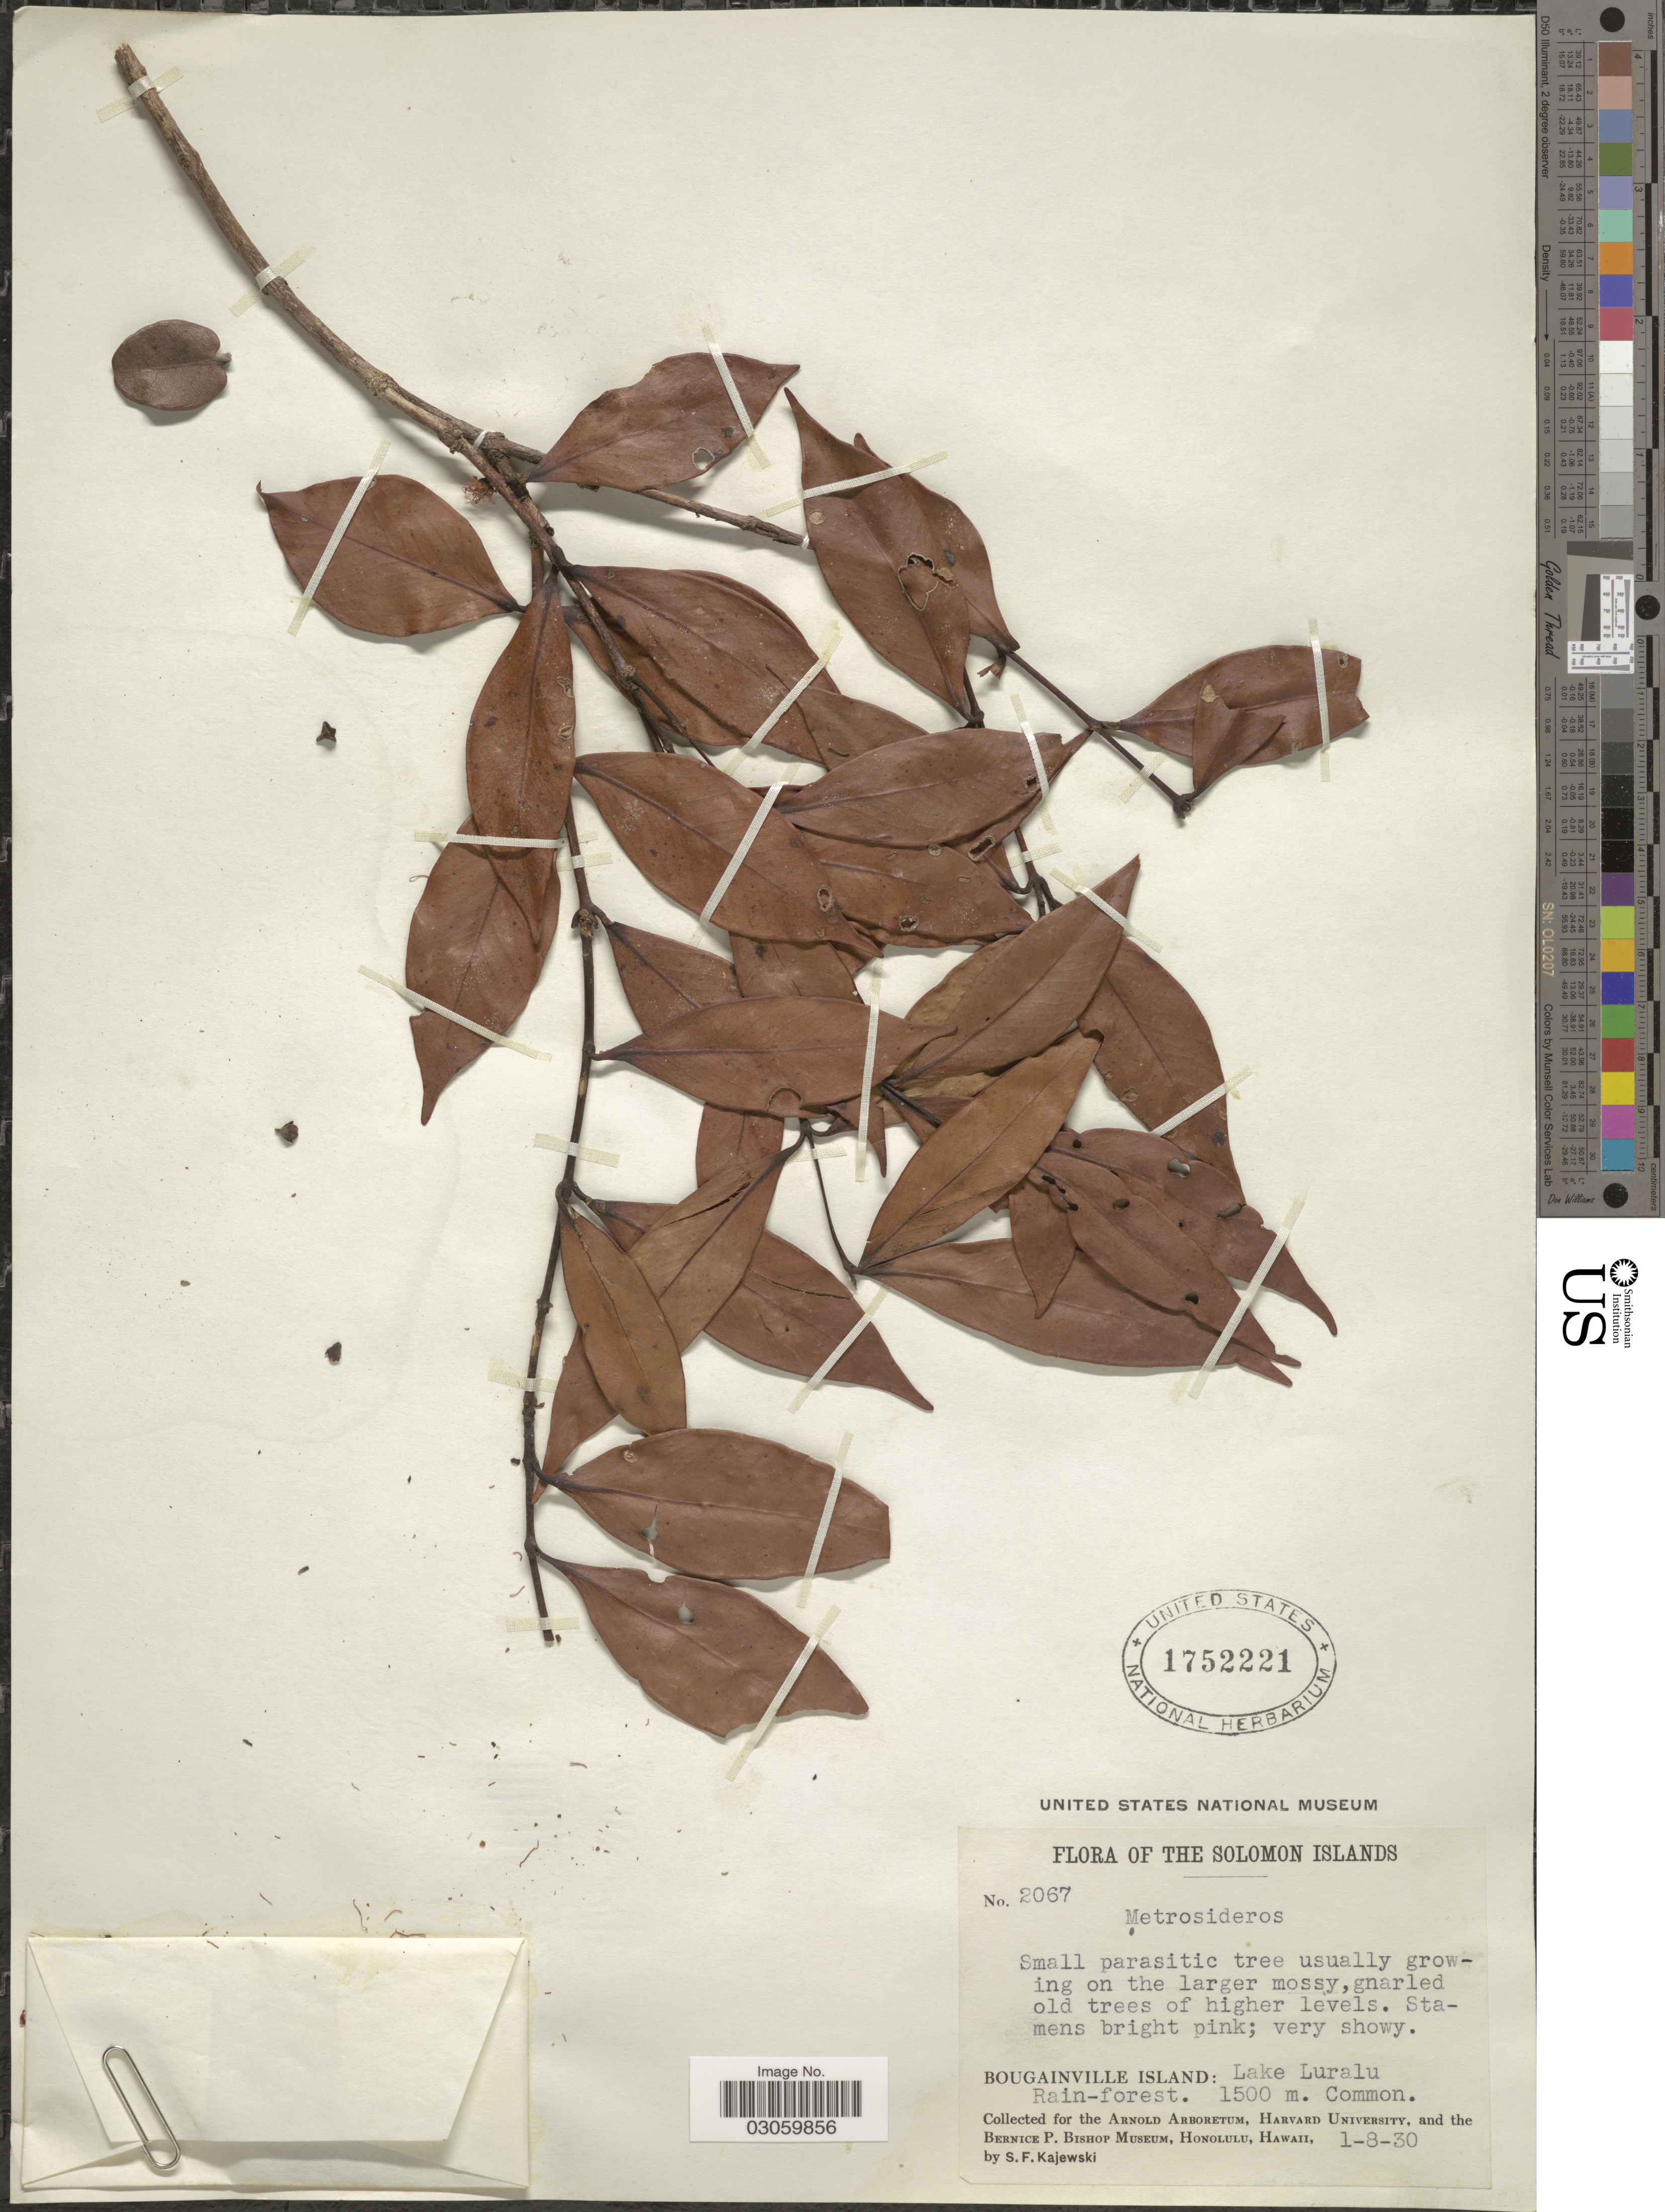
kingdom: Plantae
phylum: Tracheophyta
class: Magnoliopsida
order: Myrtales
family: Myrtaceae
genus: Metrosideros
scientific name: Metrosideros sp.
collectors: S. Kajewski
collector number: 2067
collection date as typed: Transcribed d/m/y: 1/8/30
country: Papua New Guinea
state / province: Bougainville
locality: The Solomon Islands. Lake Luralu.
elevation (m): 1500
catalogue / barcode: US 1752221